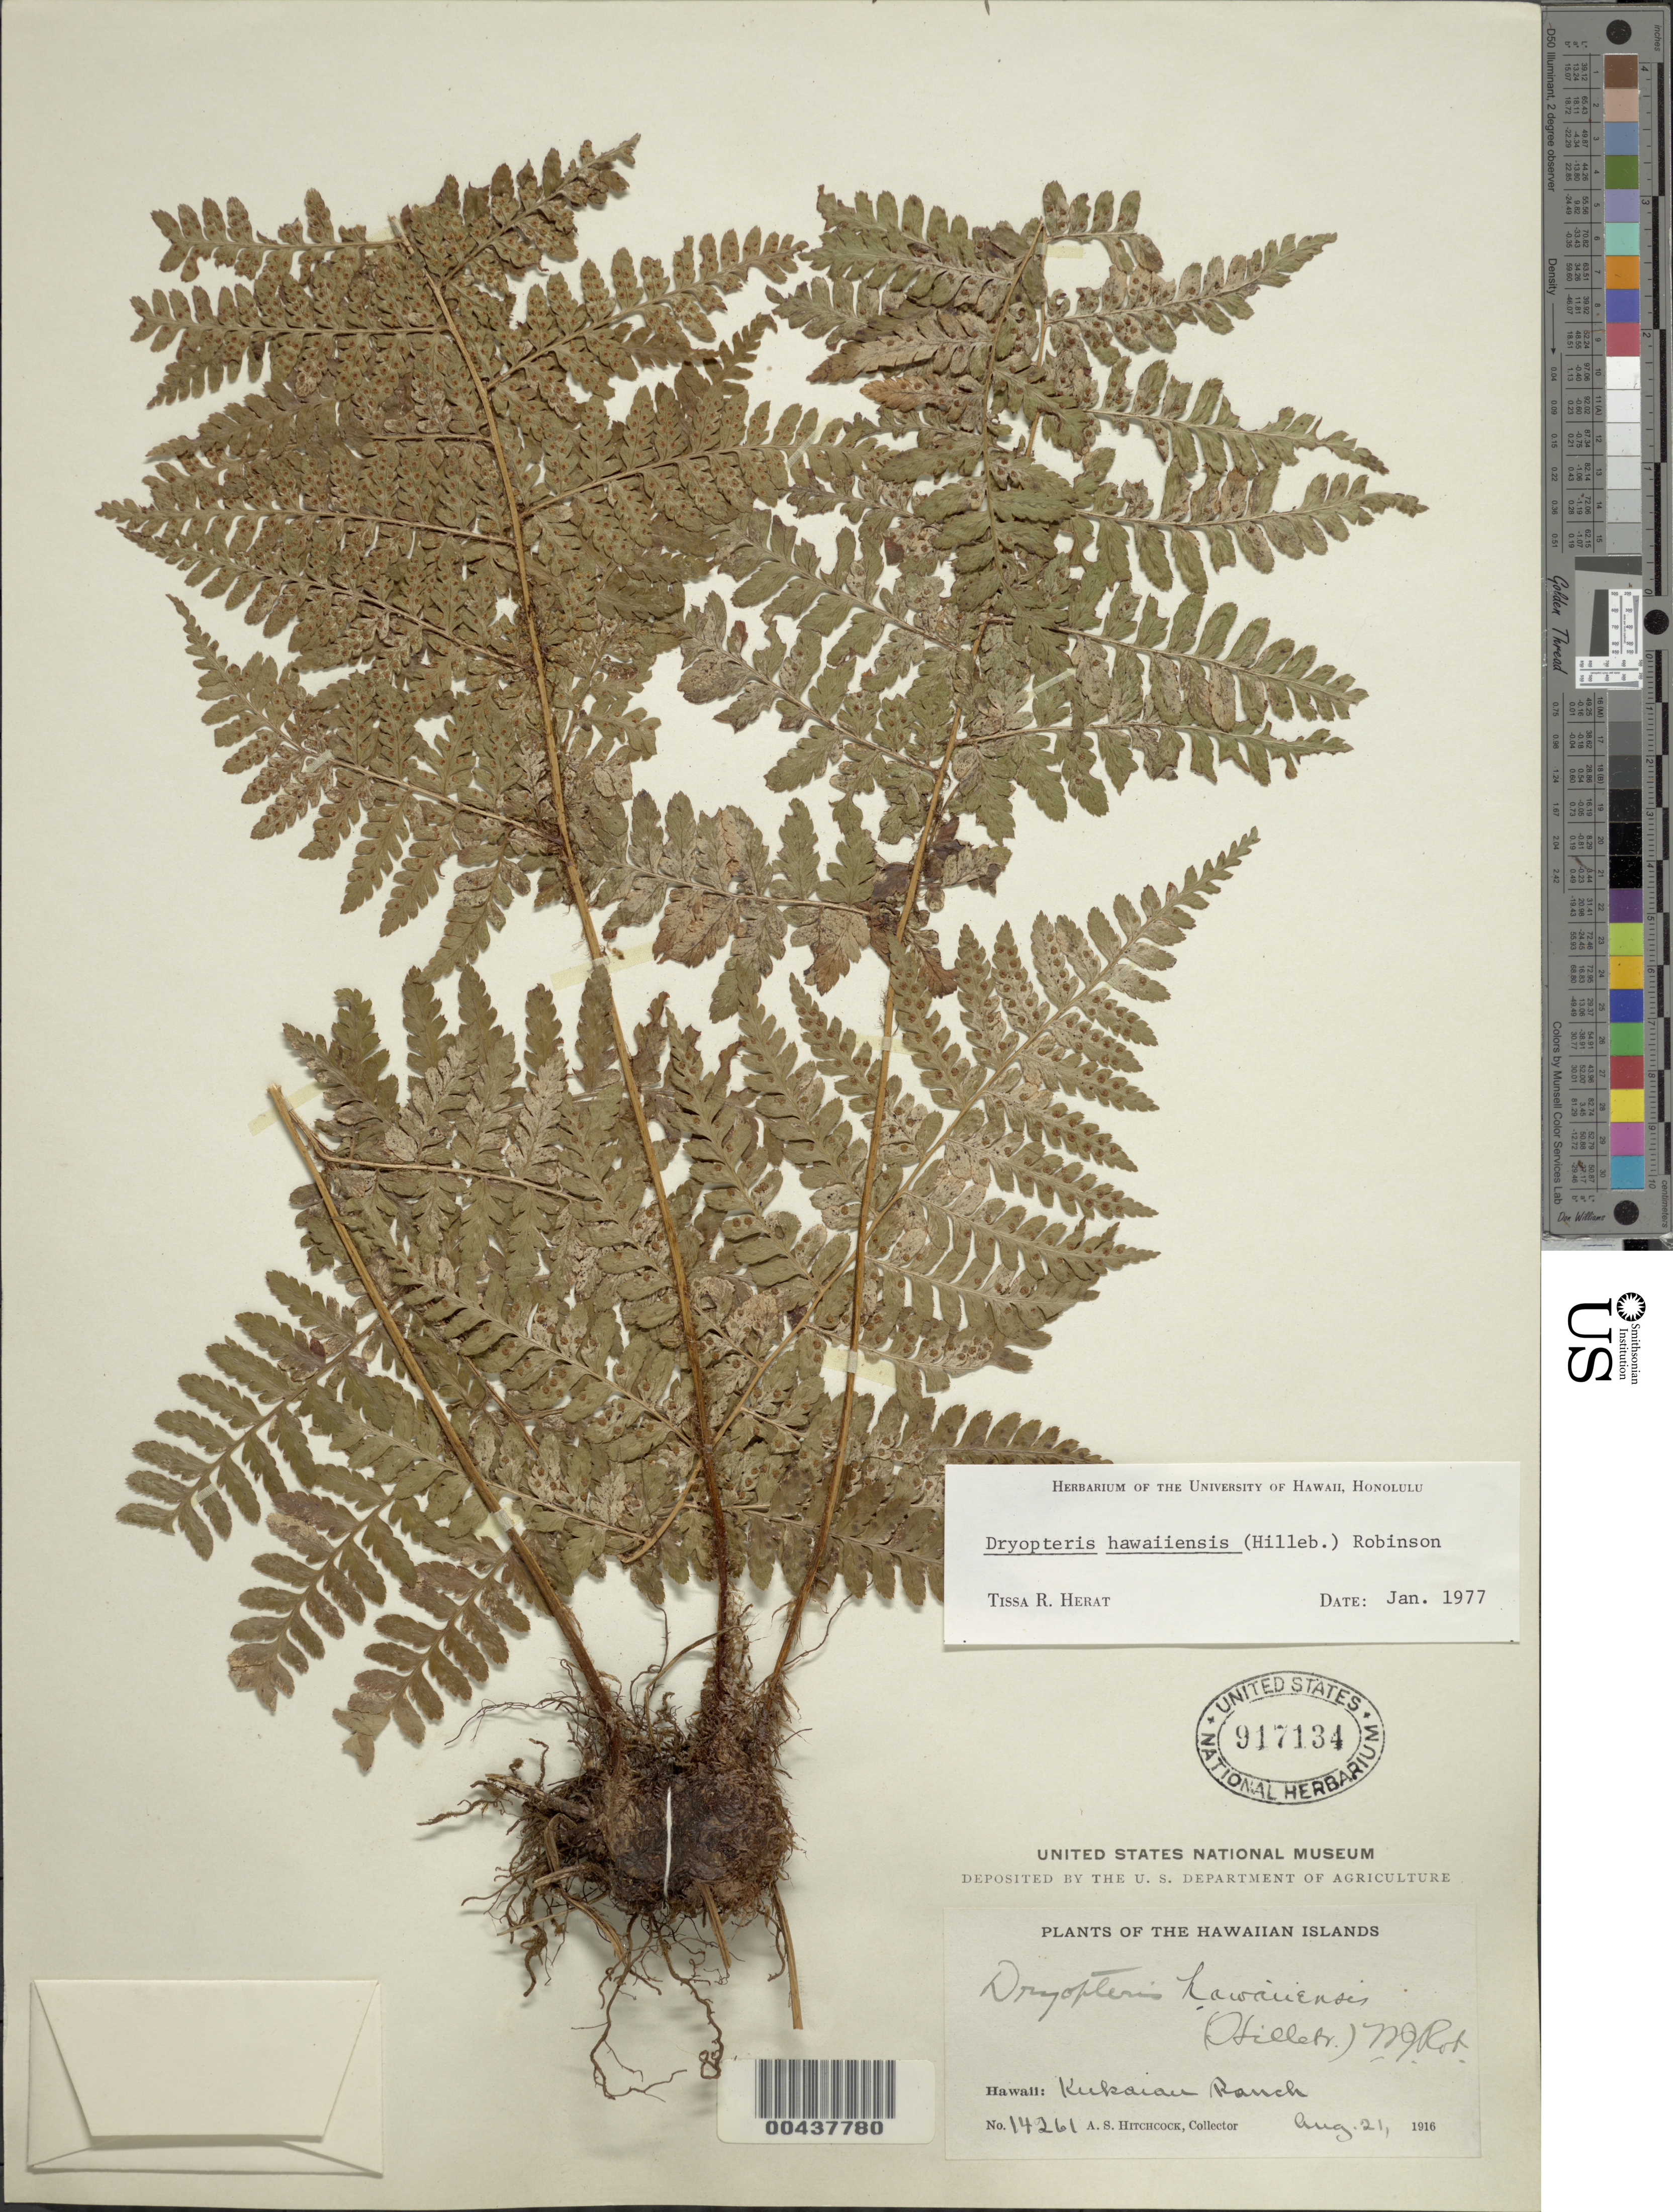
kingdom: Plantae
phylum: Tracheophyta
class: Polypodiopsida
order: Polypodiales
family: Dryopteridaceae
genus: Dryopteris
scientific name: Dryopteris hawaiiensis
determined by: Herat, T. R.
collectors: A. S. Hitchcock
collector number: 14261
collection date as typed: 21 Aug 1916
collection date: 1916-08-21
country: United States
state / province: Hawaii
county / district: Hawaii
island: Hawaii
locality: Kukaiau Ranch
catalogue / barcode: US 917134